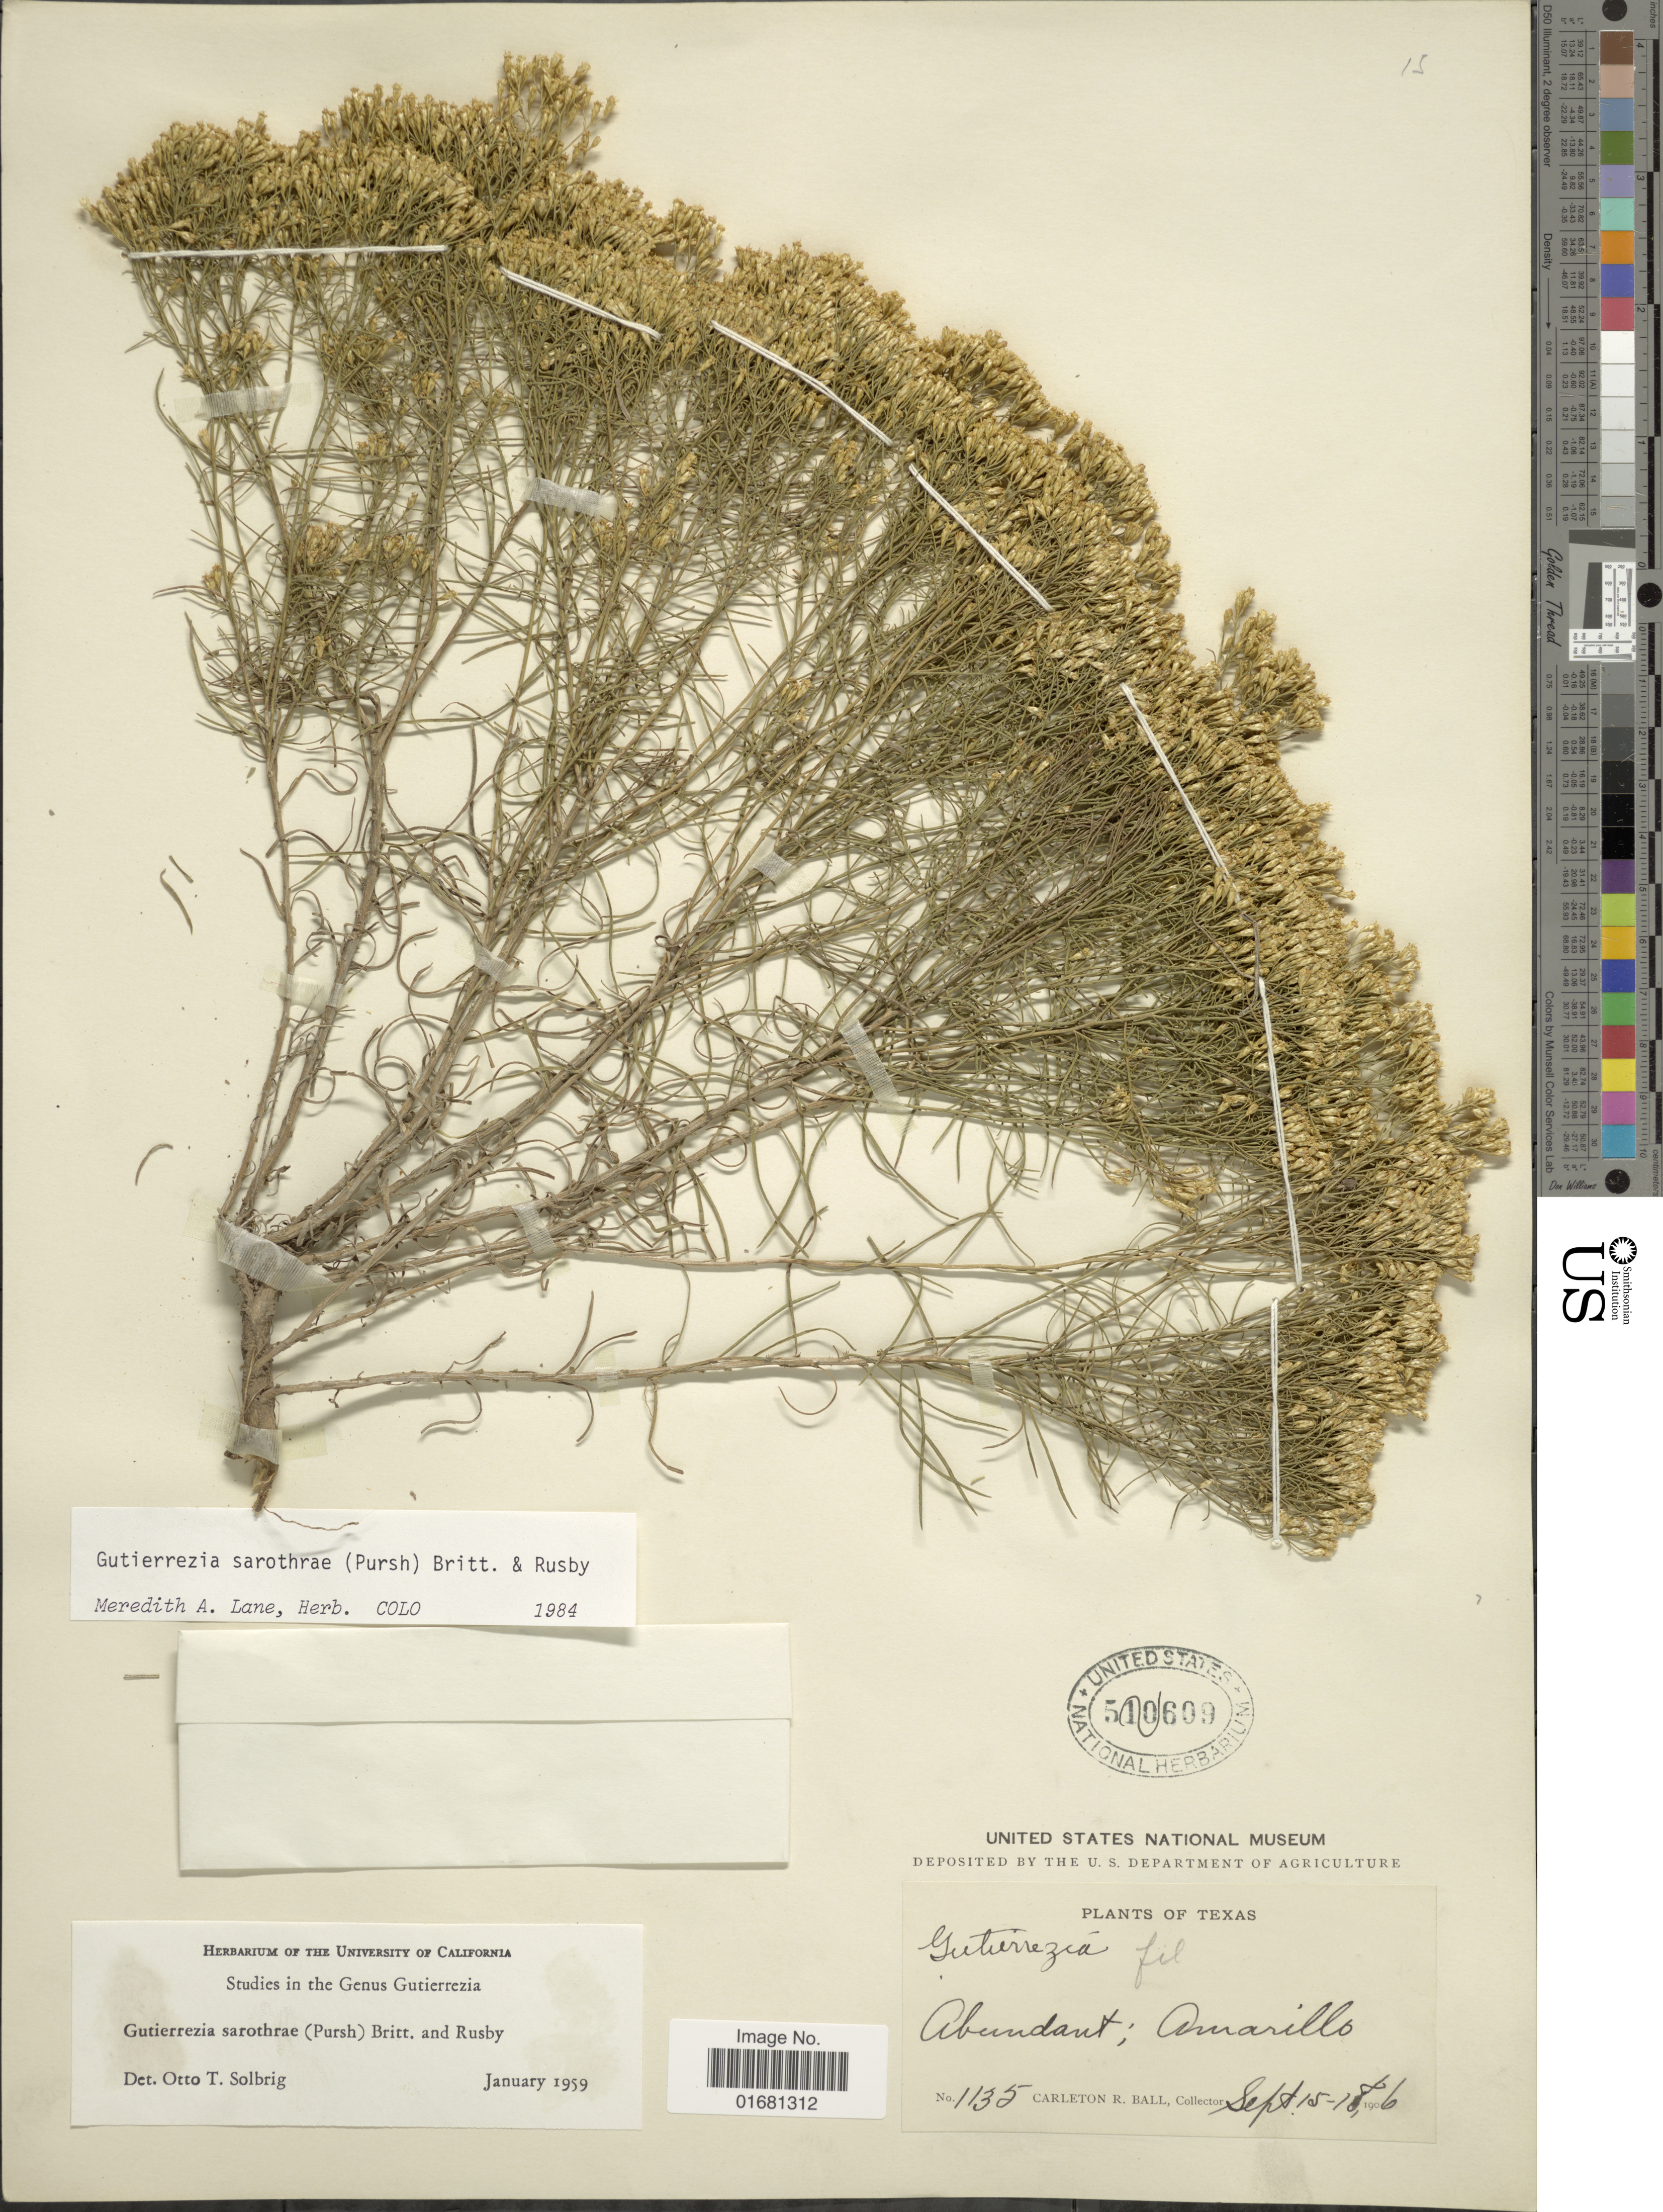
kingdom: Plantae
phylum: Tracheophyta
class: Magnoliopsida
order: Asterales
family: Asteraceae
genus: Gutierrezia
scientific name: Gutierrezia sarothrae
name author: (Pursh) Britton & Rusby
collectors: C. R. Ball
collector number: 1135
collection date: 1906-09-15/1906-09-18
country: United States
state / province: Texas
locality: Texas. Abundant, Amarillo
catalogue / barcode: US 510609